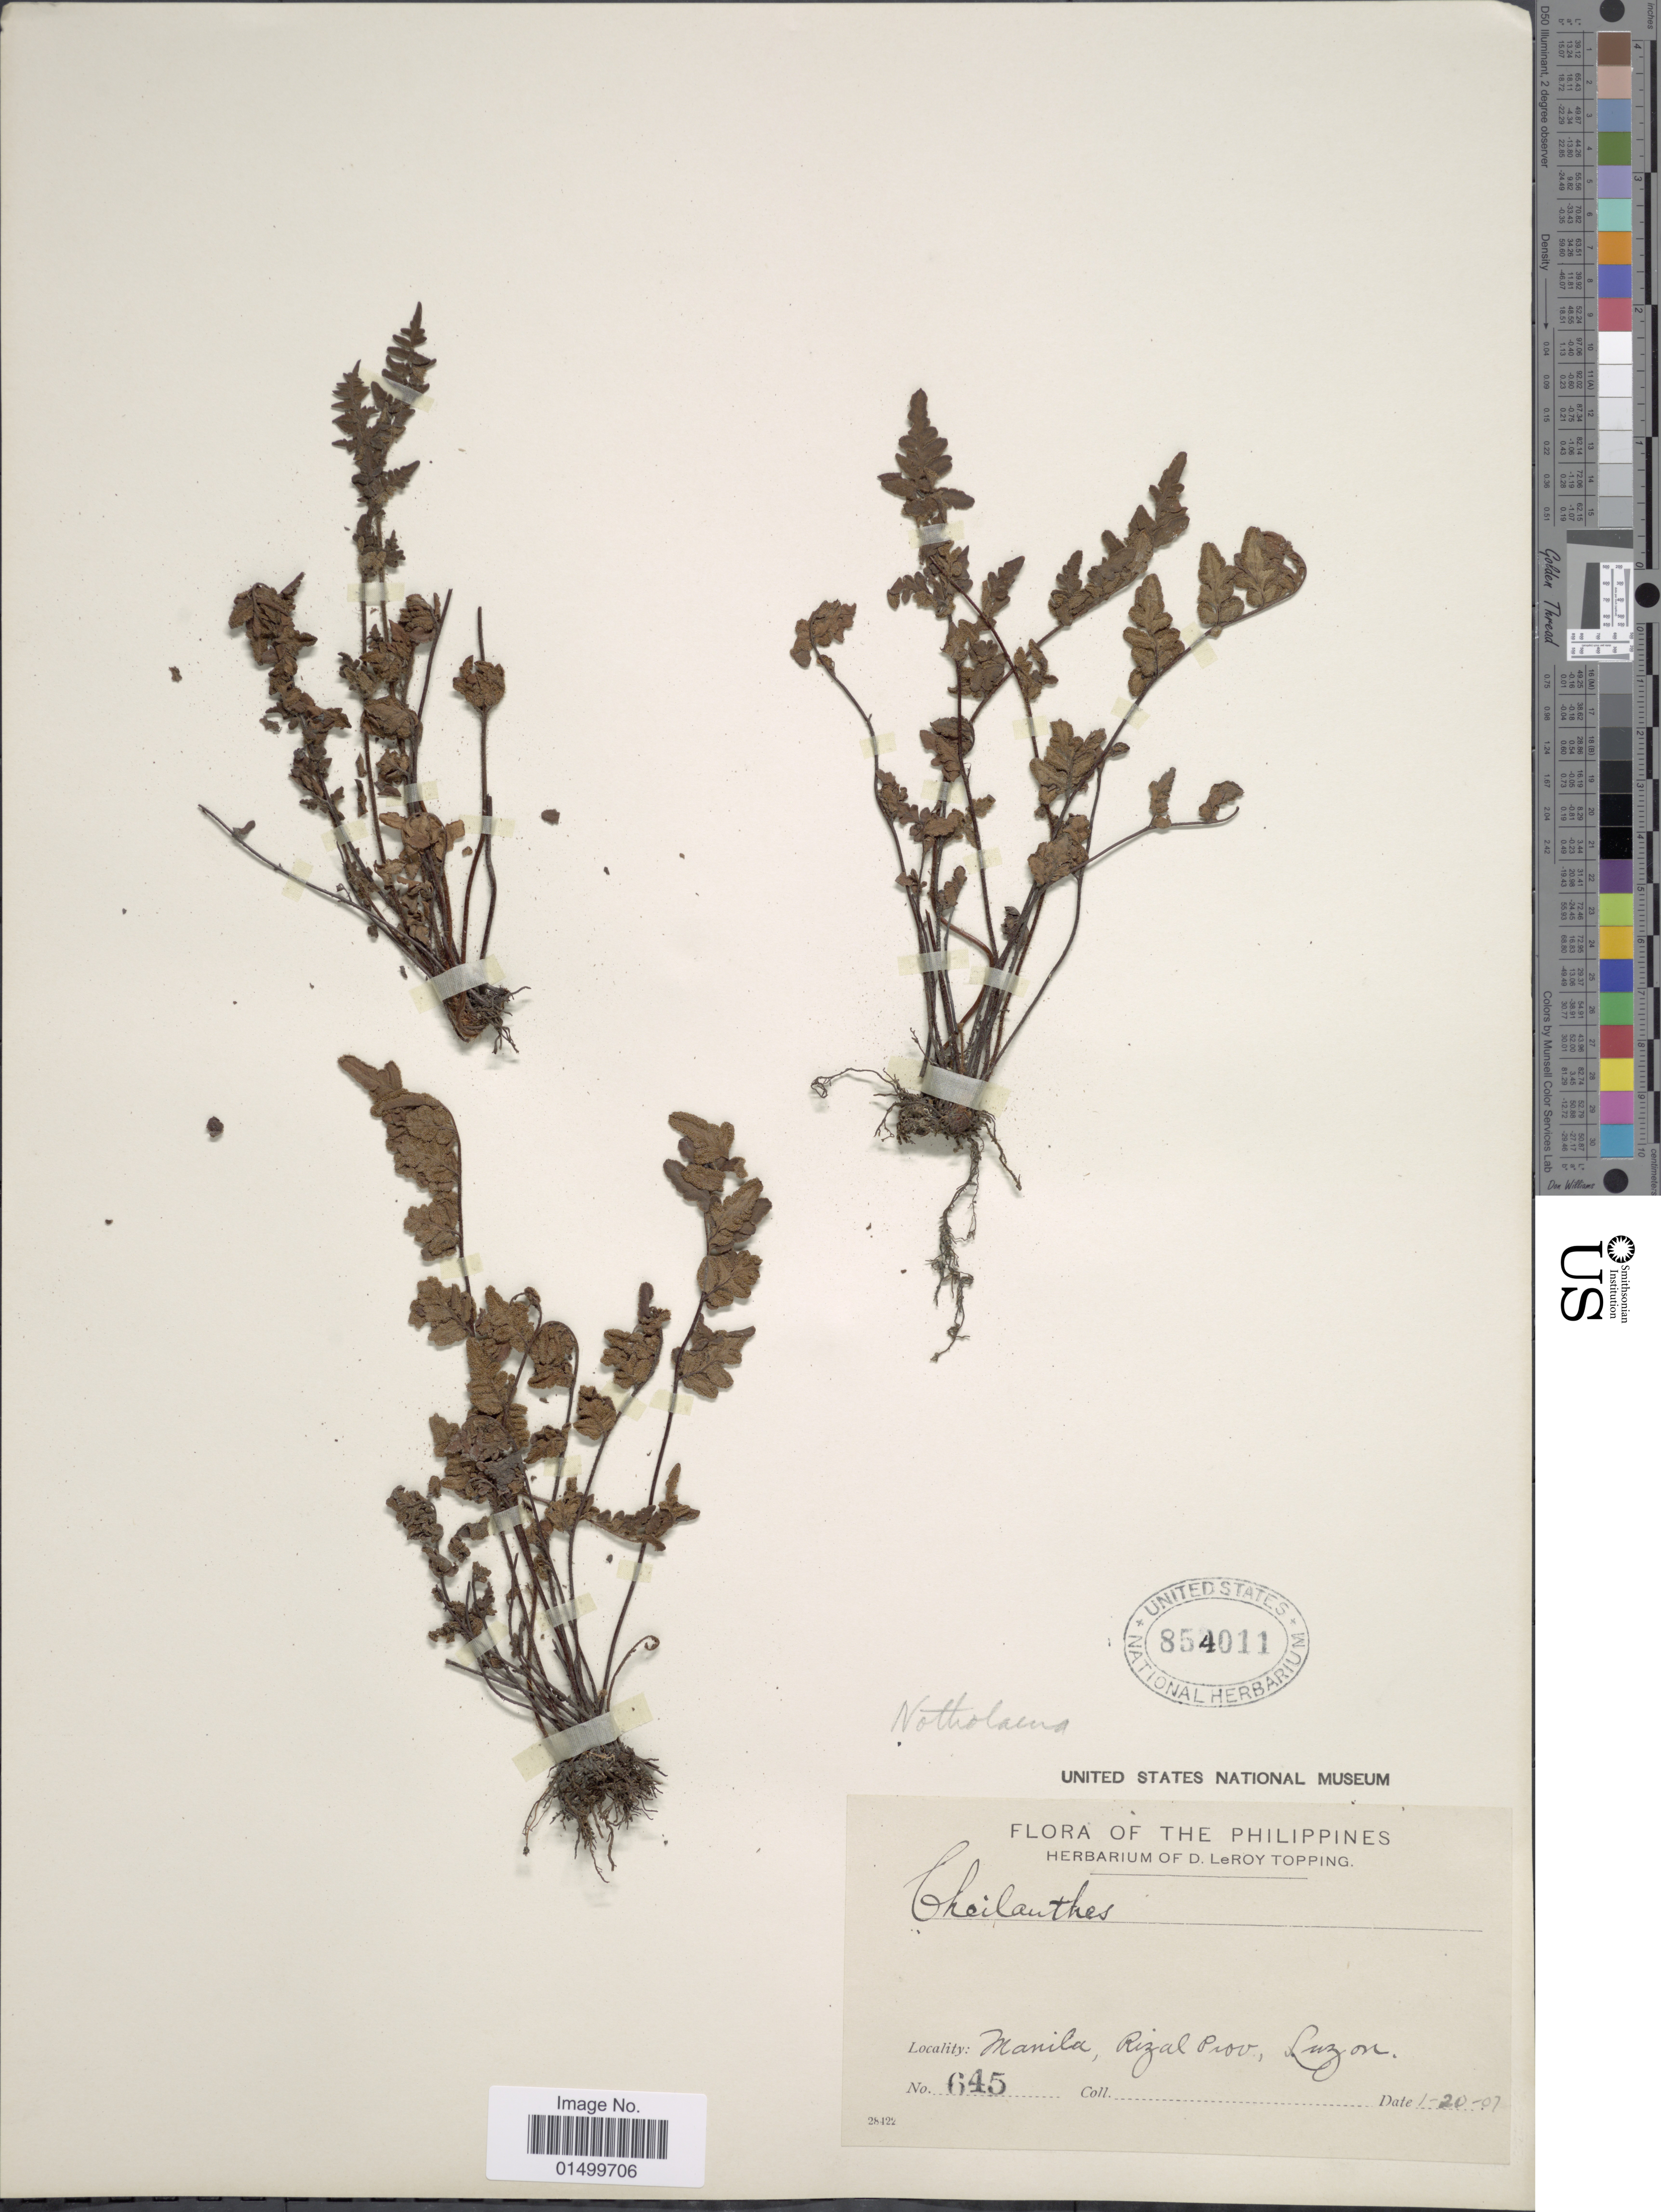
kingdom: Plantae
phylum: Tracheophyta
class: Polypodiopsida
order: Polypodiales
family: Pteridaceae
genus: Cheilanthes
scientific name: Cheilanthes hirsuta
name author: Link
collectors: D. L. Topping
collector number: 645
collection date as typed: Transcribed d/m/y: 20/1/7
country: Philippines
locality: Manila, Rizal Prov., Luzon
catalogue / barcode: US 854011